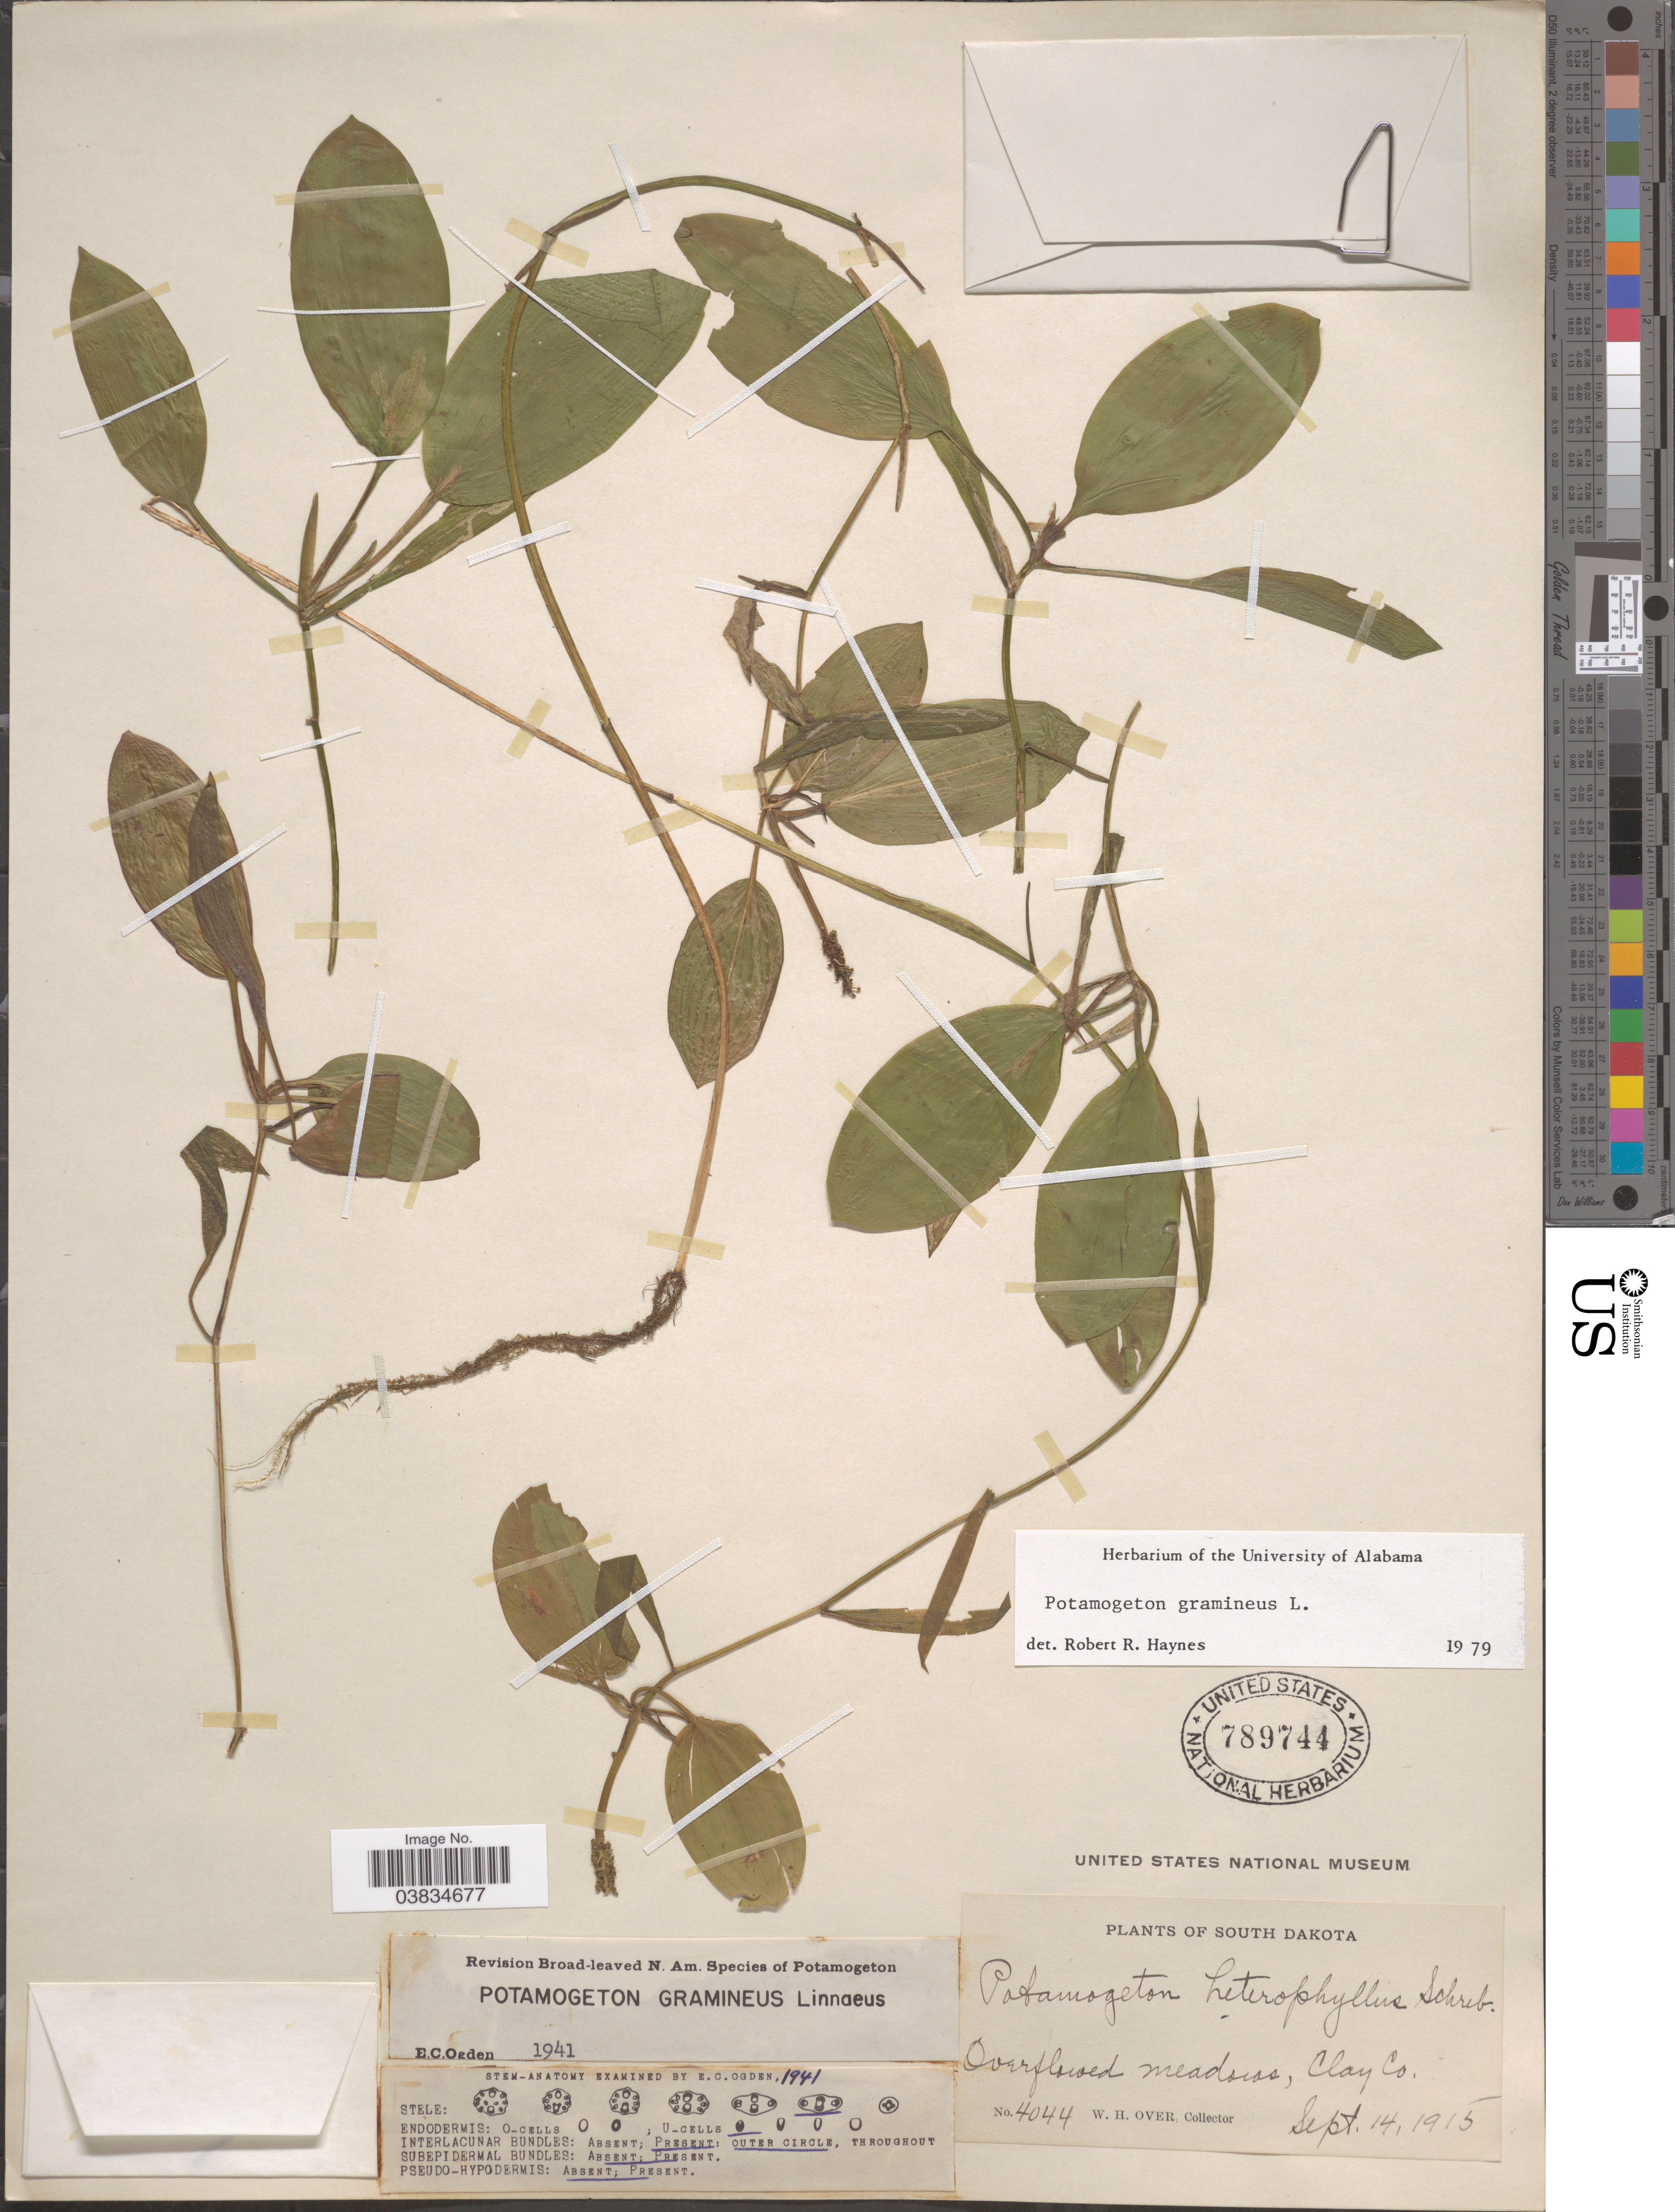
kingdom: Plantae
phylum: Tracheophyta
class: Liliopsida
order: Alismatales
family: Potamogetonaceae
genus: Potamogeton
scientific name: Potamogeton gramineus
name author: L.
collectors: W. Over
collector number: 4044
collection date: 1915-09-14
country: United States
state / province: South Dakota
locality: Overflowed meadows, Clay Co.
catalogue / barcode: US 789744